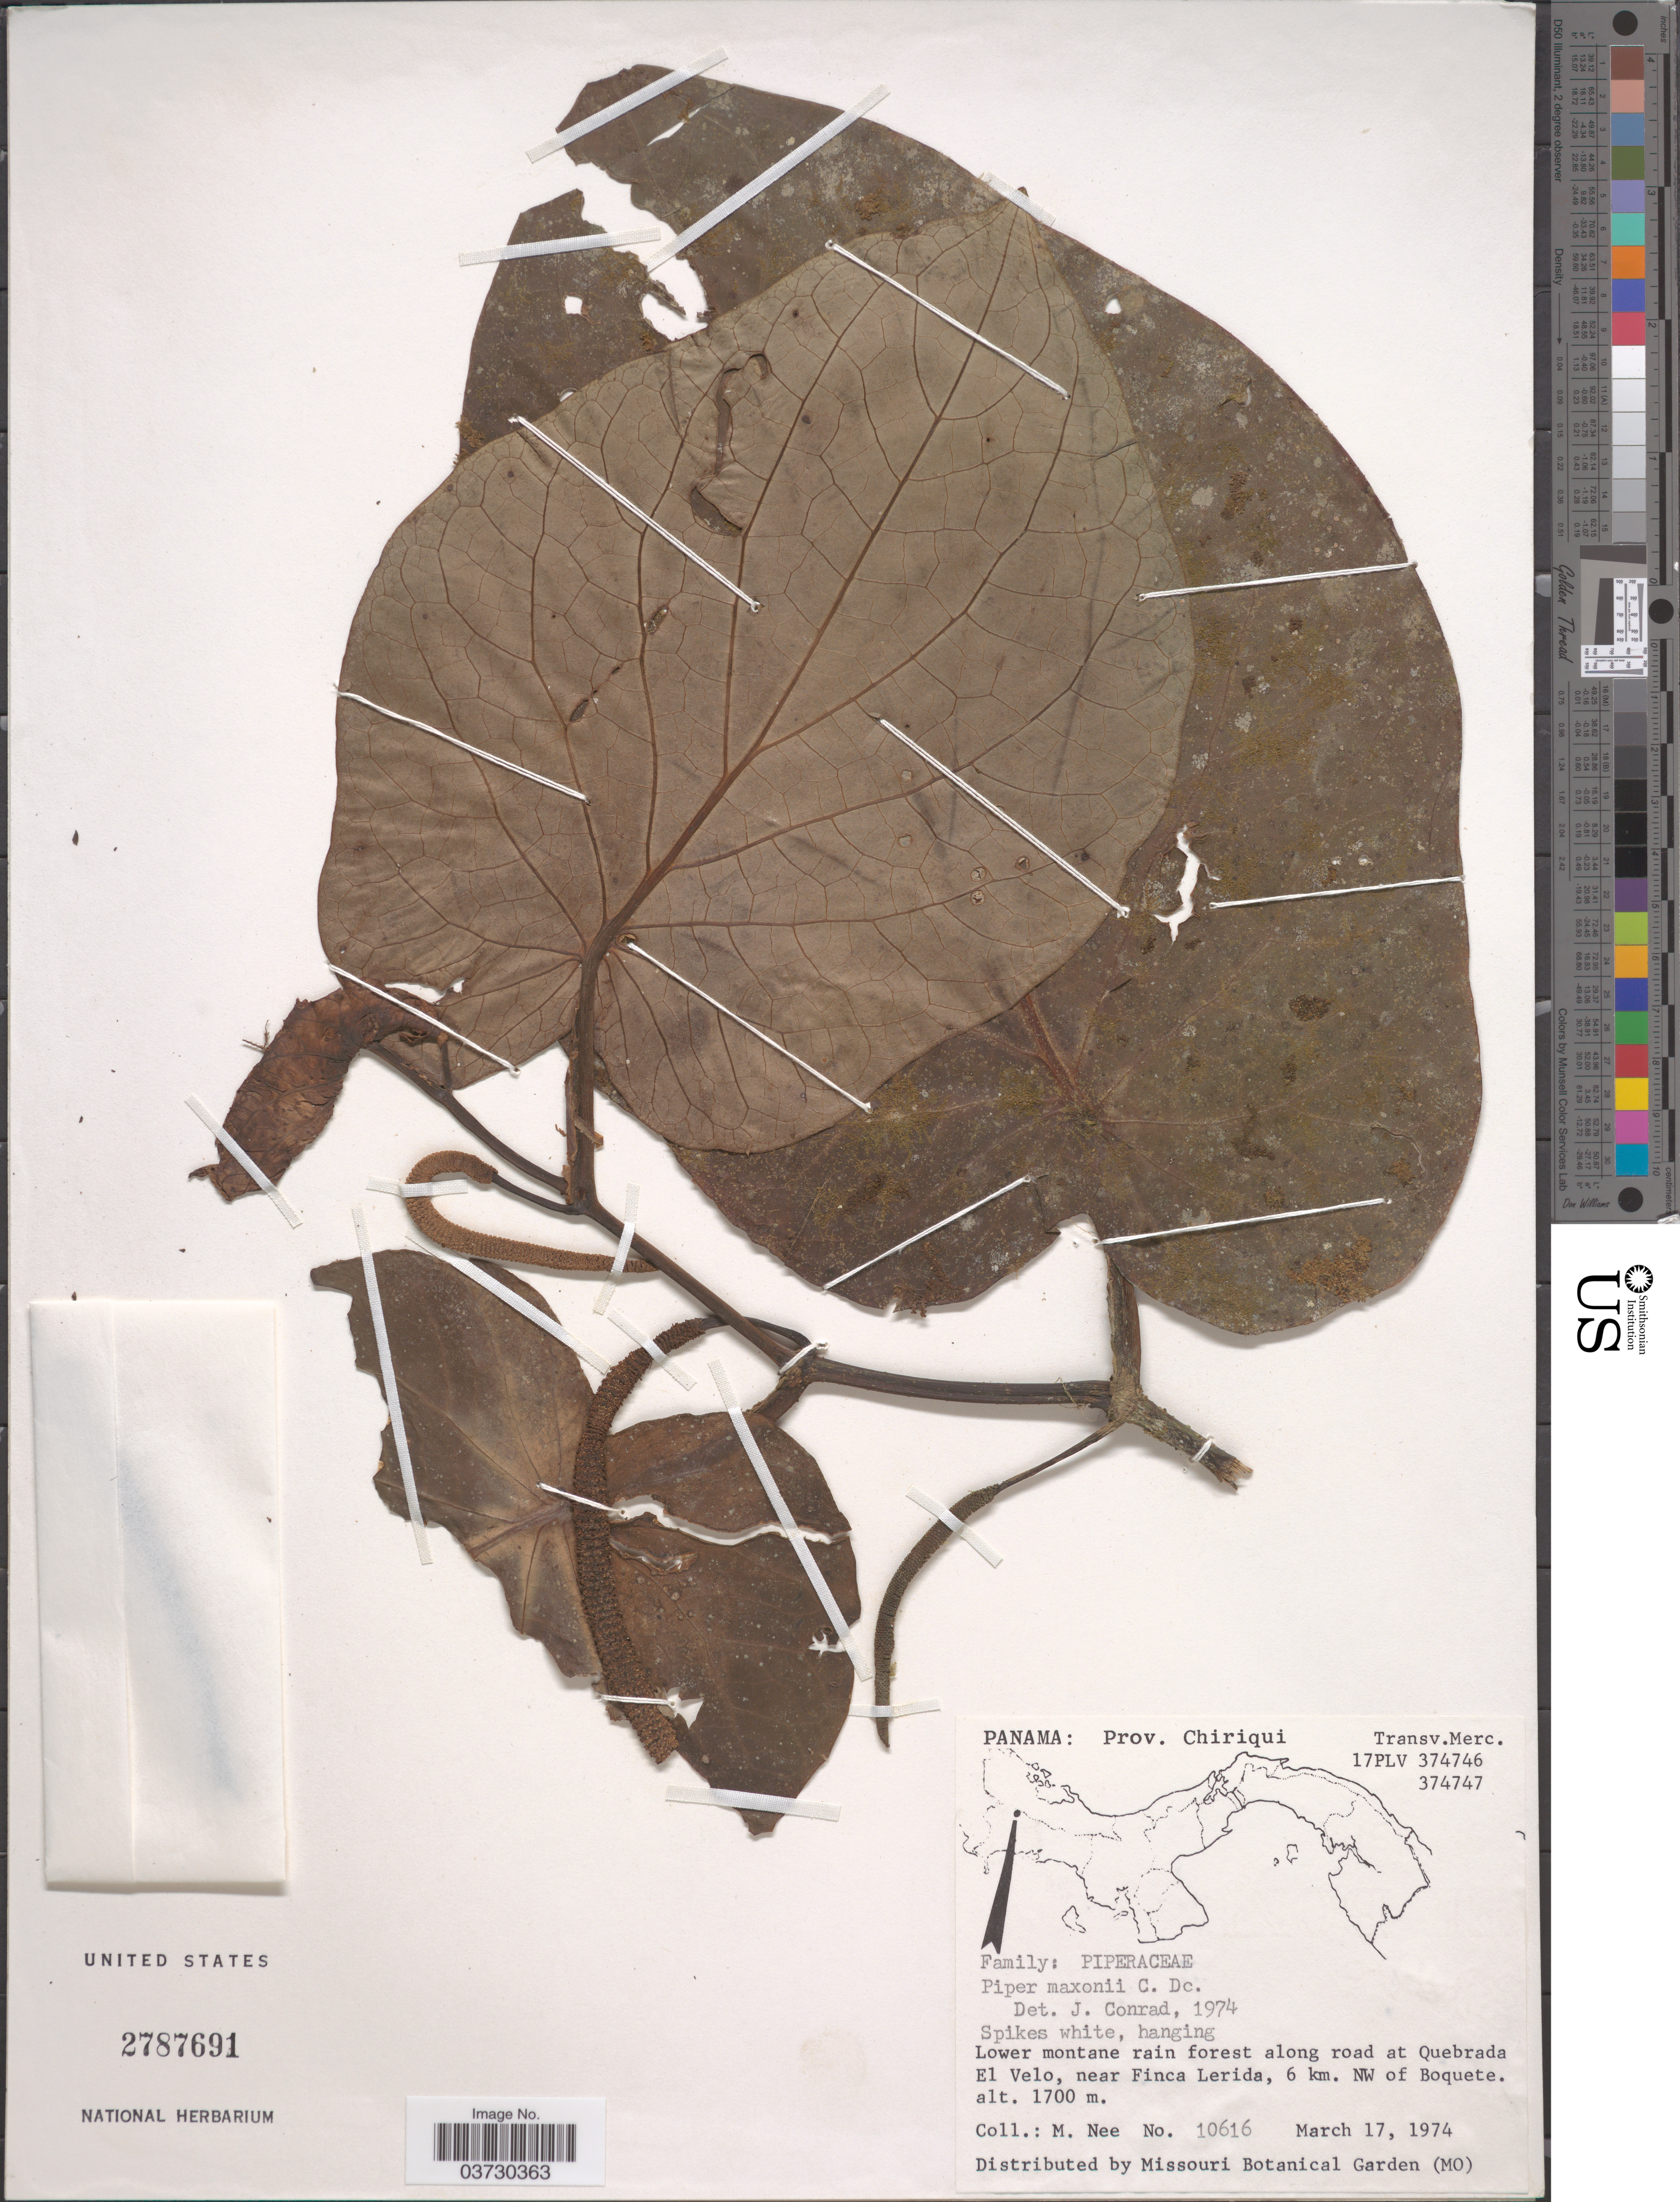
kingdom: Plantae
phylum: Tracheophyta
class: Magnoliopsida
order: Piperales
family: Piperaceae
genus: Piper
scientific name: Piper maxonii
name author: C. DC.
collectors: M. Nee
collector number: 10616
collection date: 1974-03-17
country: Panama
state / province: Chiriqui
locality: Along road at Quebrada El Velo, near Finca Lerida, 6 km. NW of Boquete.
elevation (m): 1700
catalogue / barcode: US 2787691